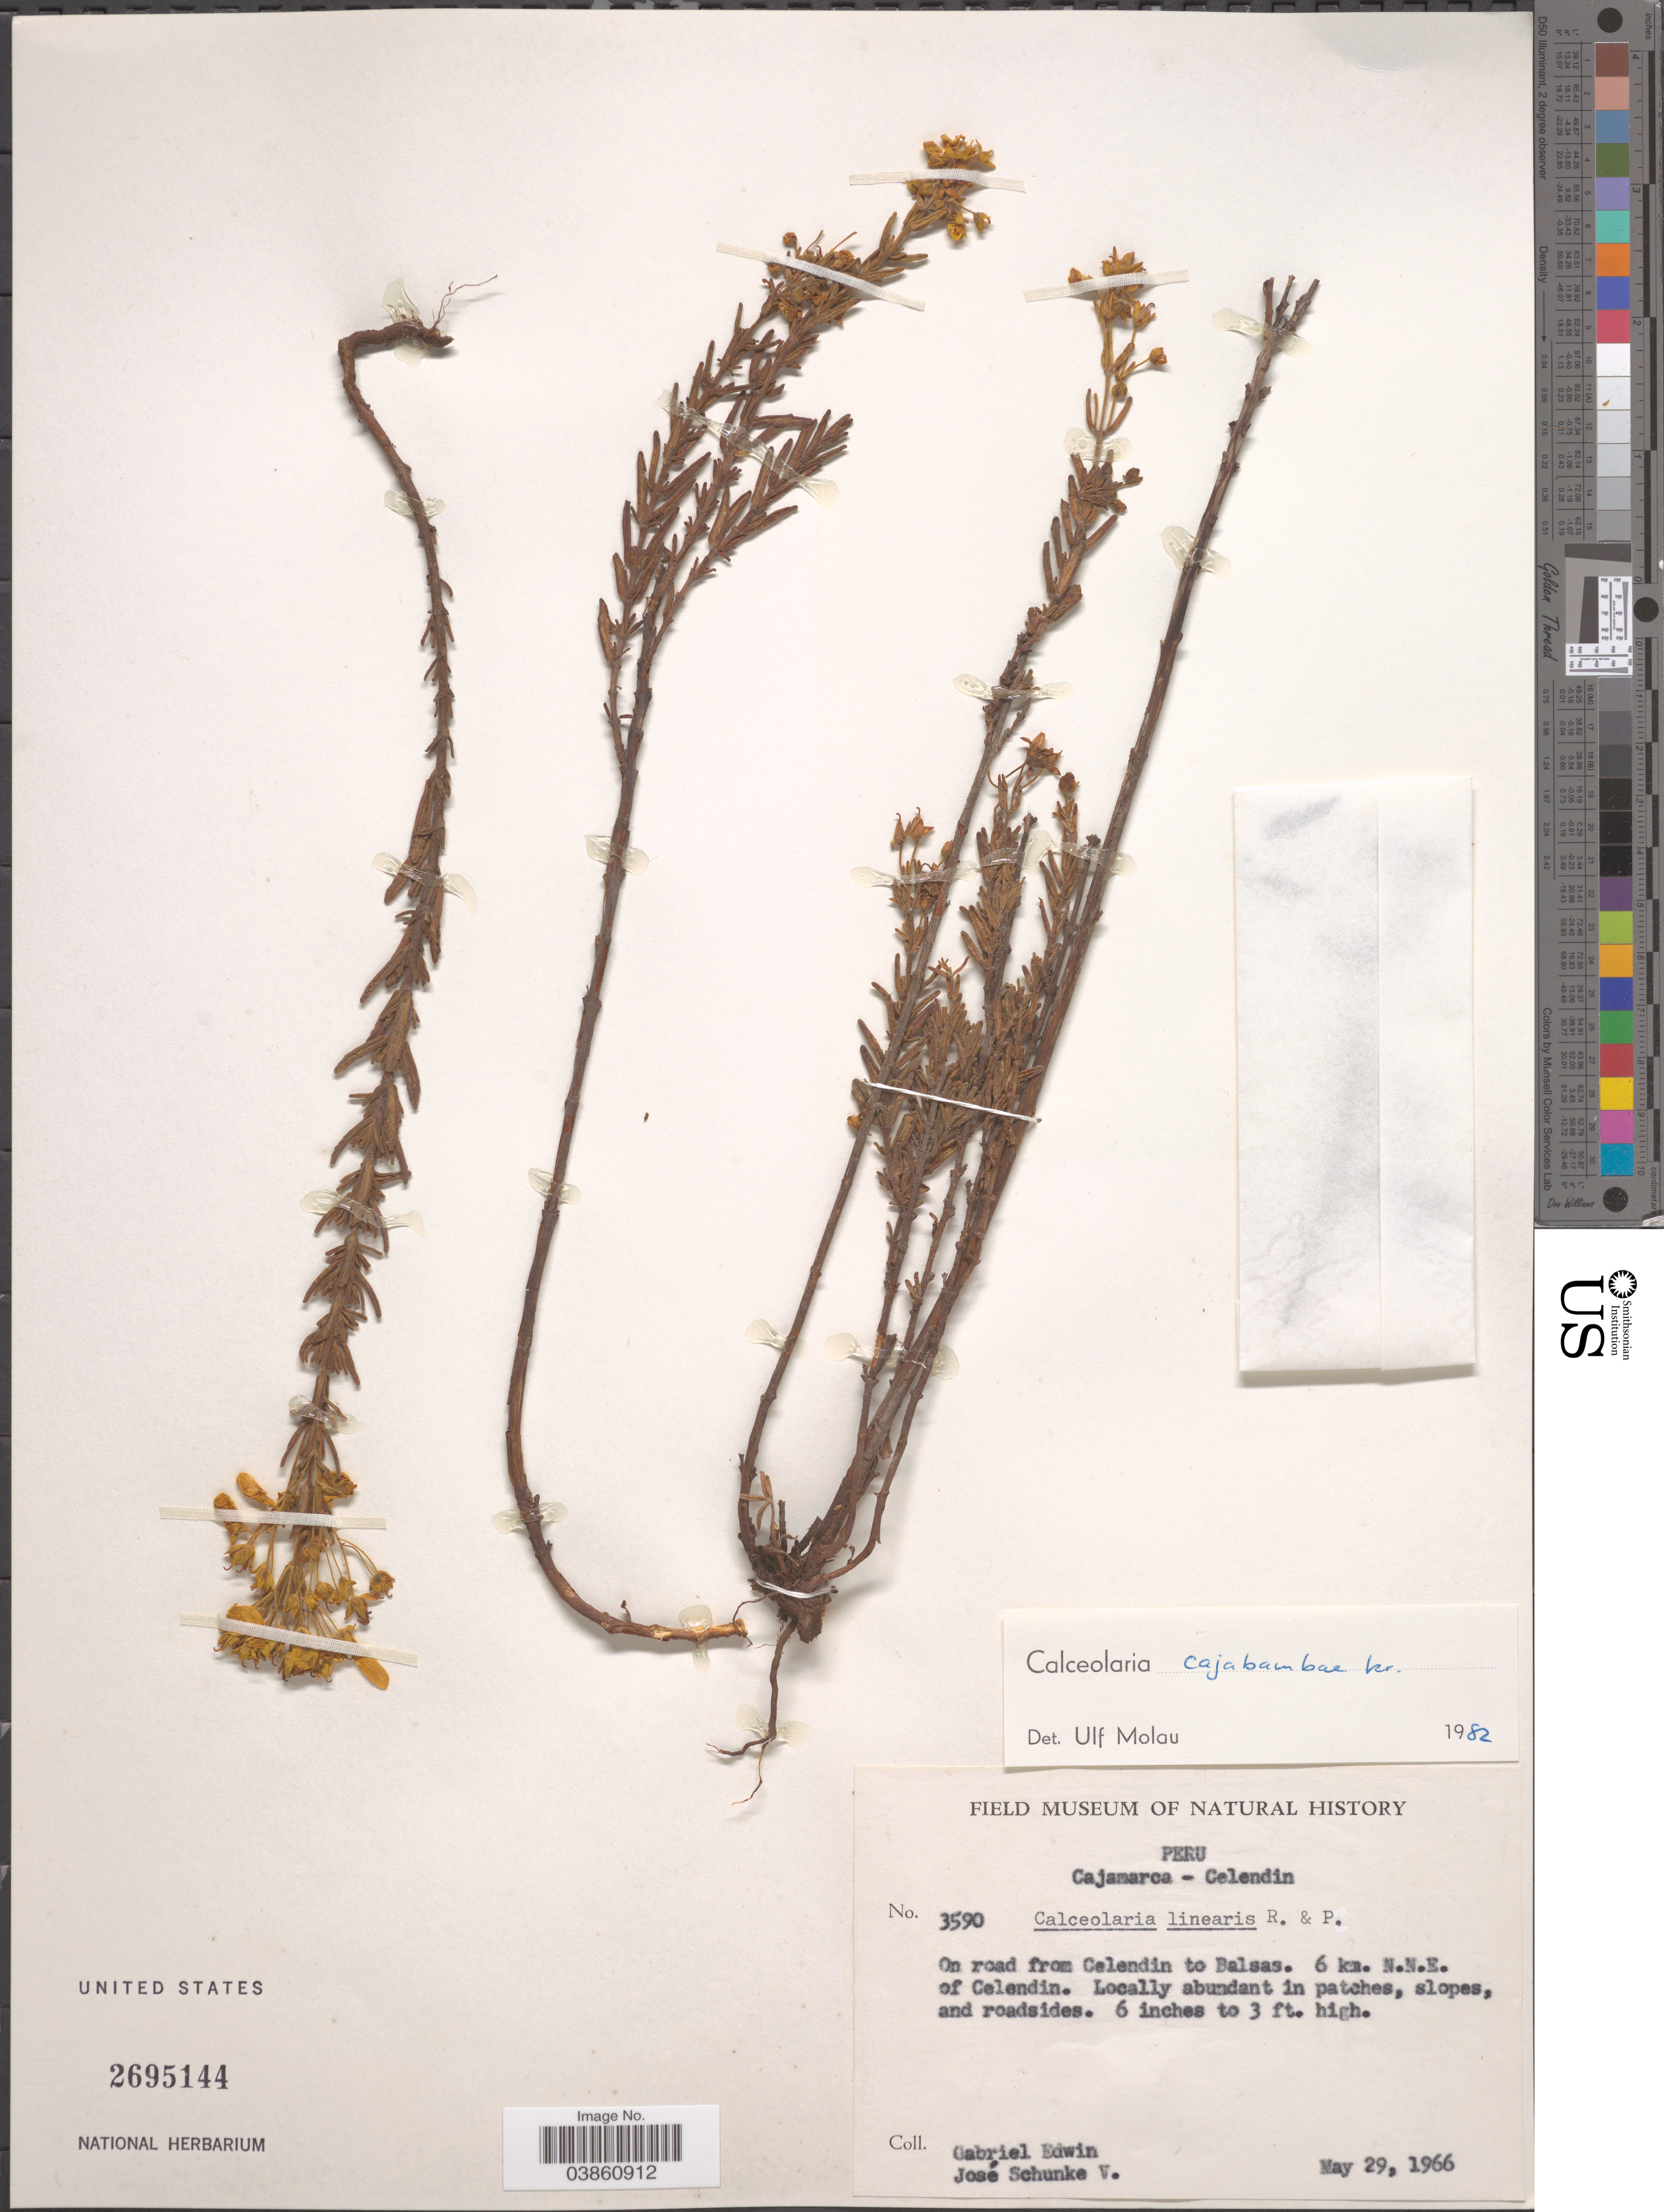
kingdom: Plantae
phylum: Tracheophyta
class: Magnoliopsida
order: Lamiales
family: Calceolariaceae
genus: Calceolaria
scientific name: Calceolaria cajabambae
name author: Kraenzl.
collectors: G. Edwin & J. Schunke Vigo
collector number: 3590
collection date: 1966-05-29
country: Peru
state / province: Cajamarca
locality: Celendin. On road from Celendin to Balsas. 6 km. N.N.E. of Celendin.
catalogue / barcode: US 2695144